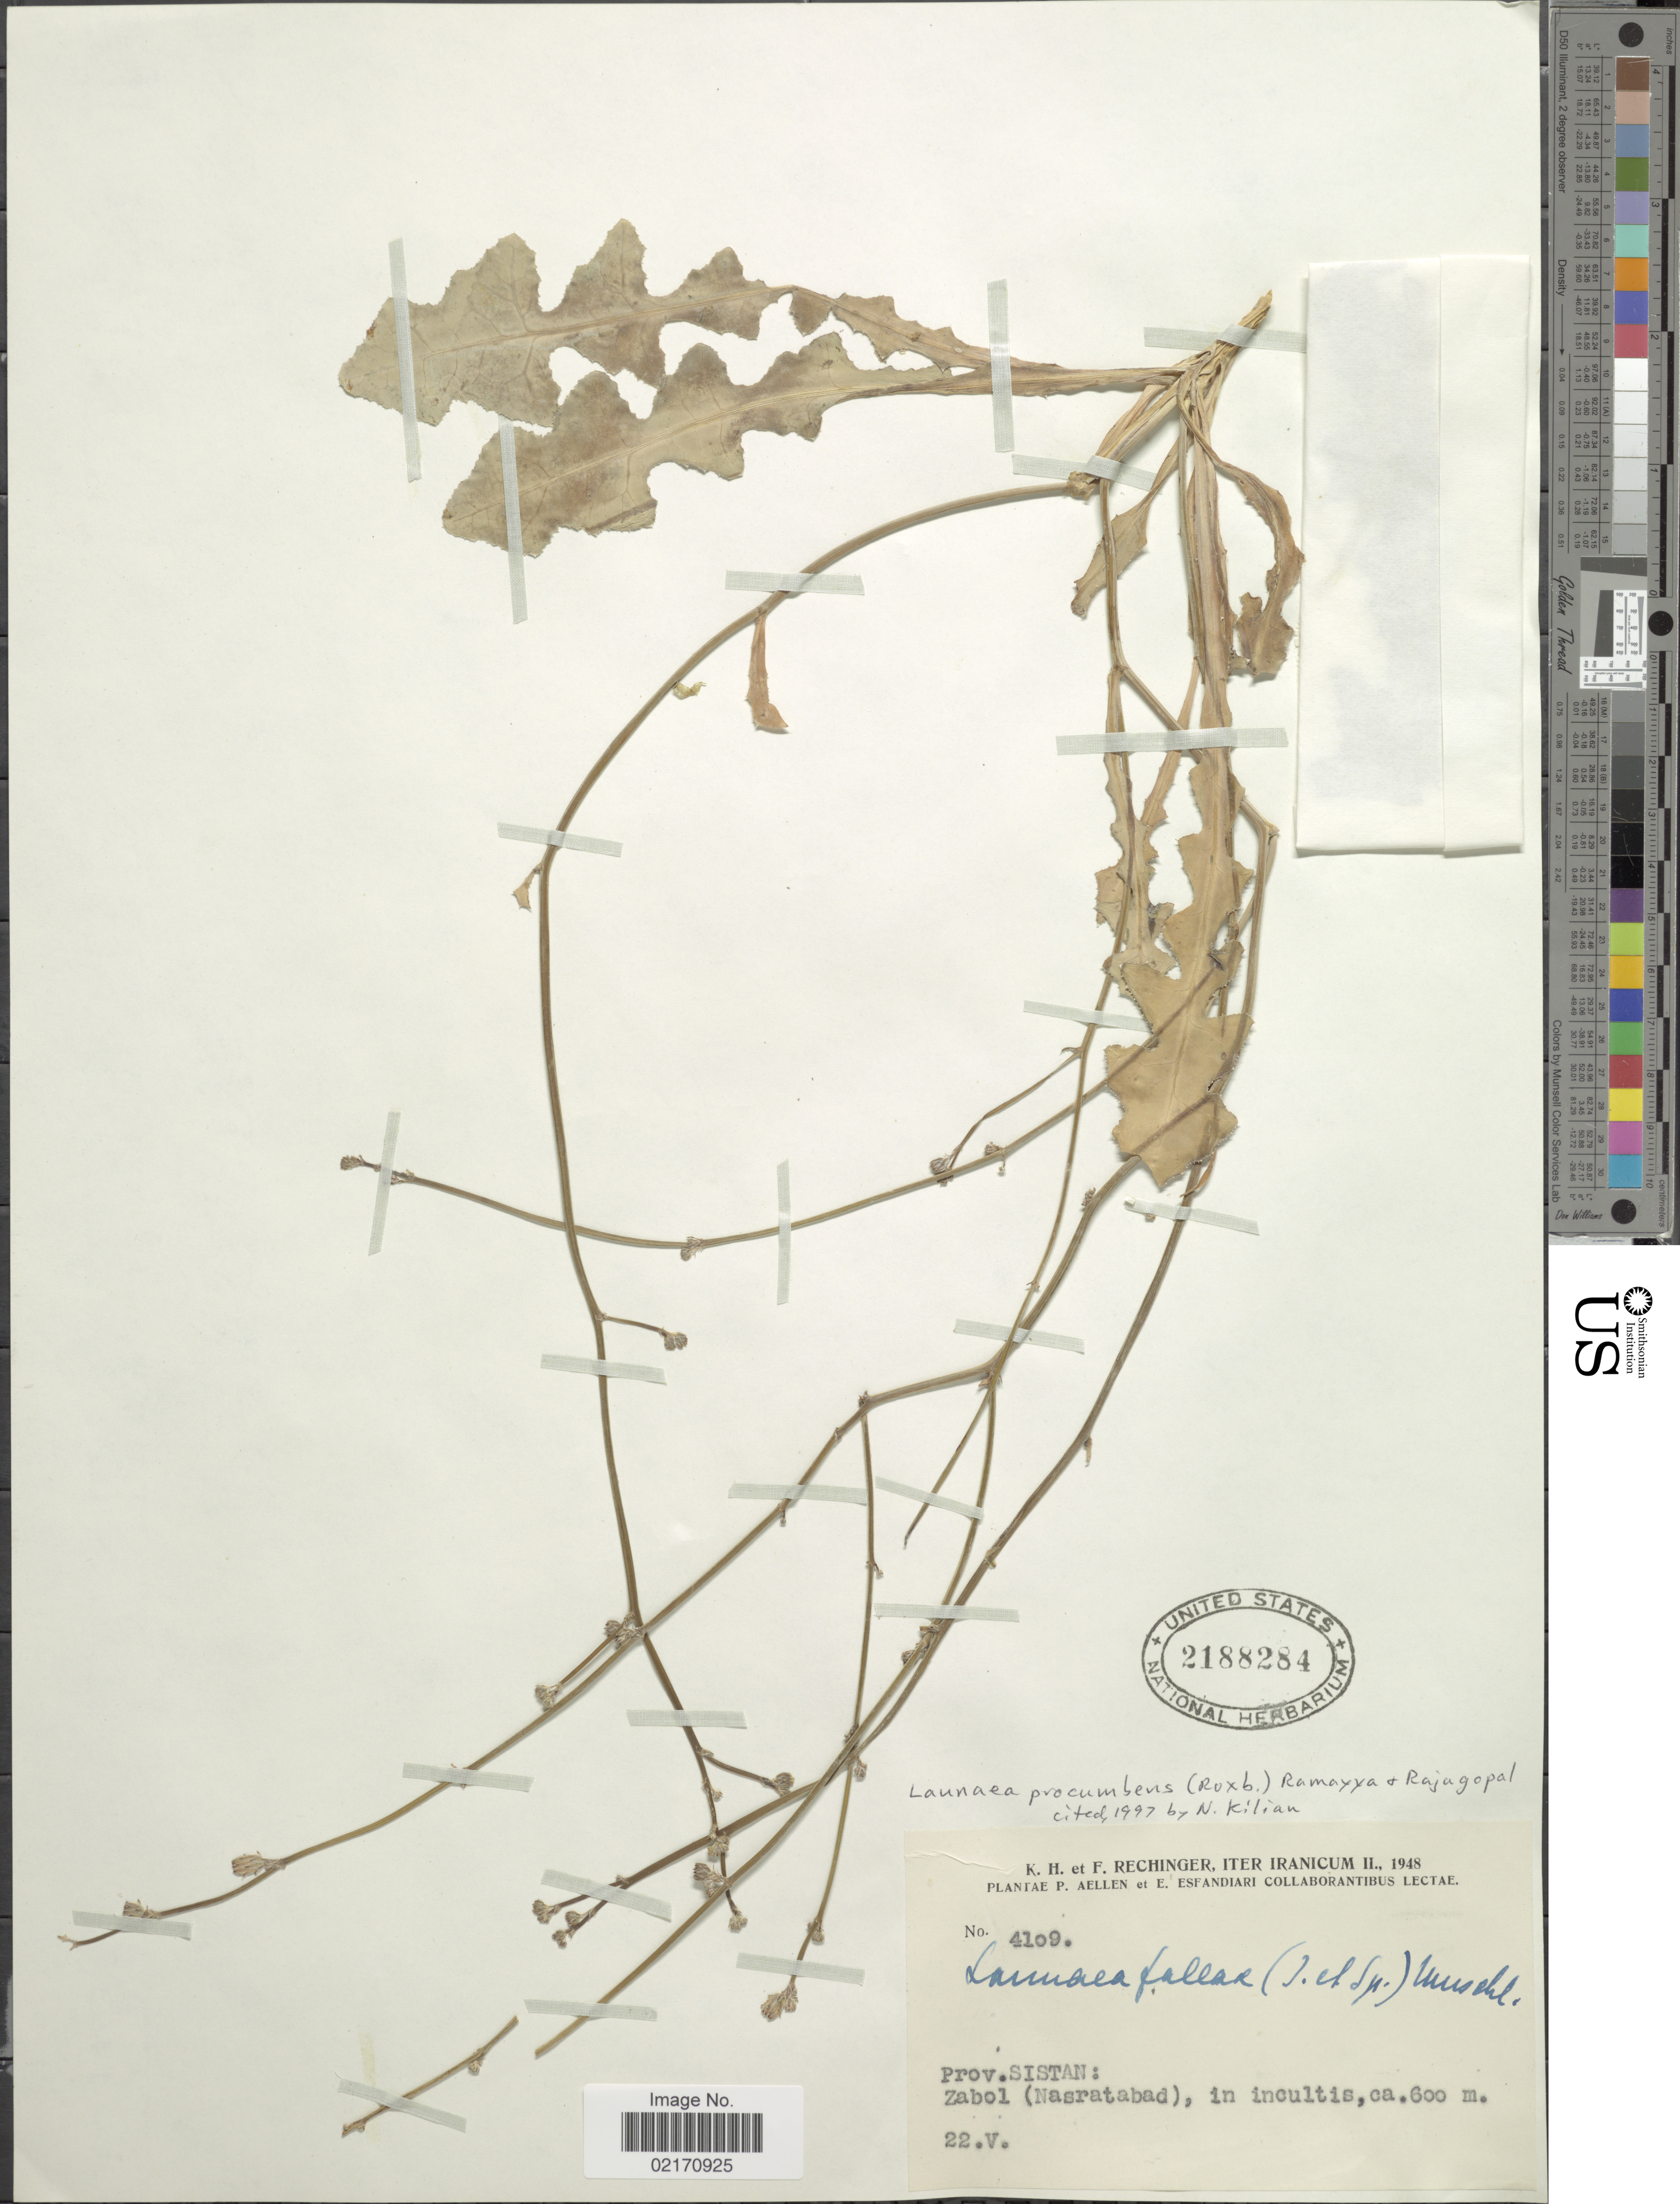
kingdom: Plantae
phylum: Tracheophyta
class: Magnoliopsida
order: Asterales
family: Asteraceae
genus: Launaea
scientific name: Launaea procumbens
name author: (Roxb.) Ramayya & Rajagopal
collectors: K. H. Rechinger & F. Rechinger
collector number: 4109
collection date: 1948-05-22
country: Iran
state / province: Sistan and Baluchistan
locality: Prov. Sistan, Zabol (Nasratabad)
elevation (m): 600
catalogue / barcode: US 2188284